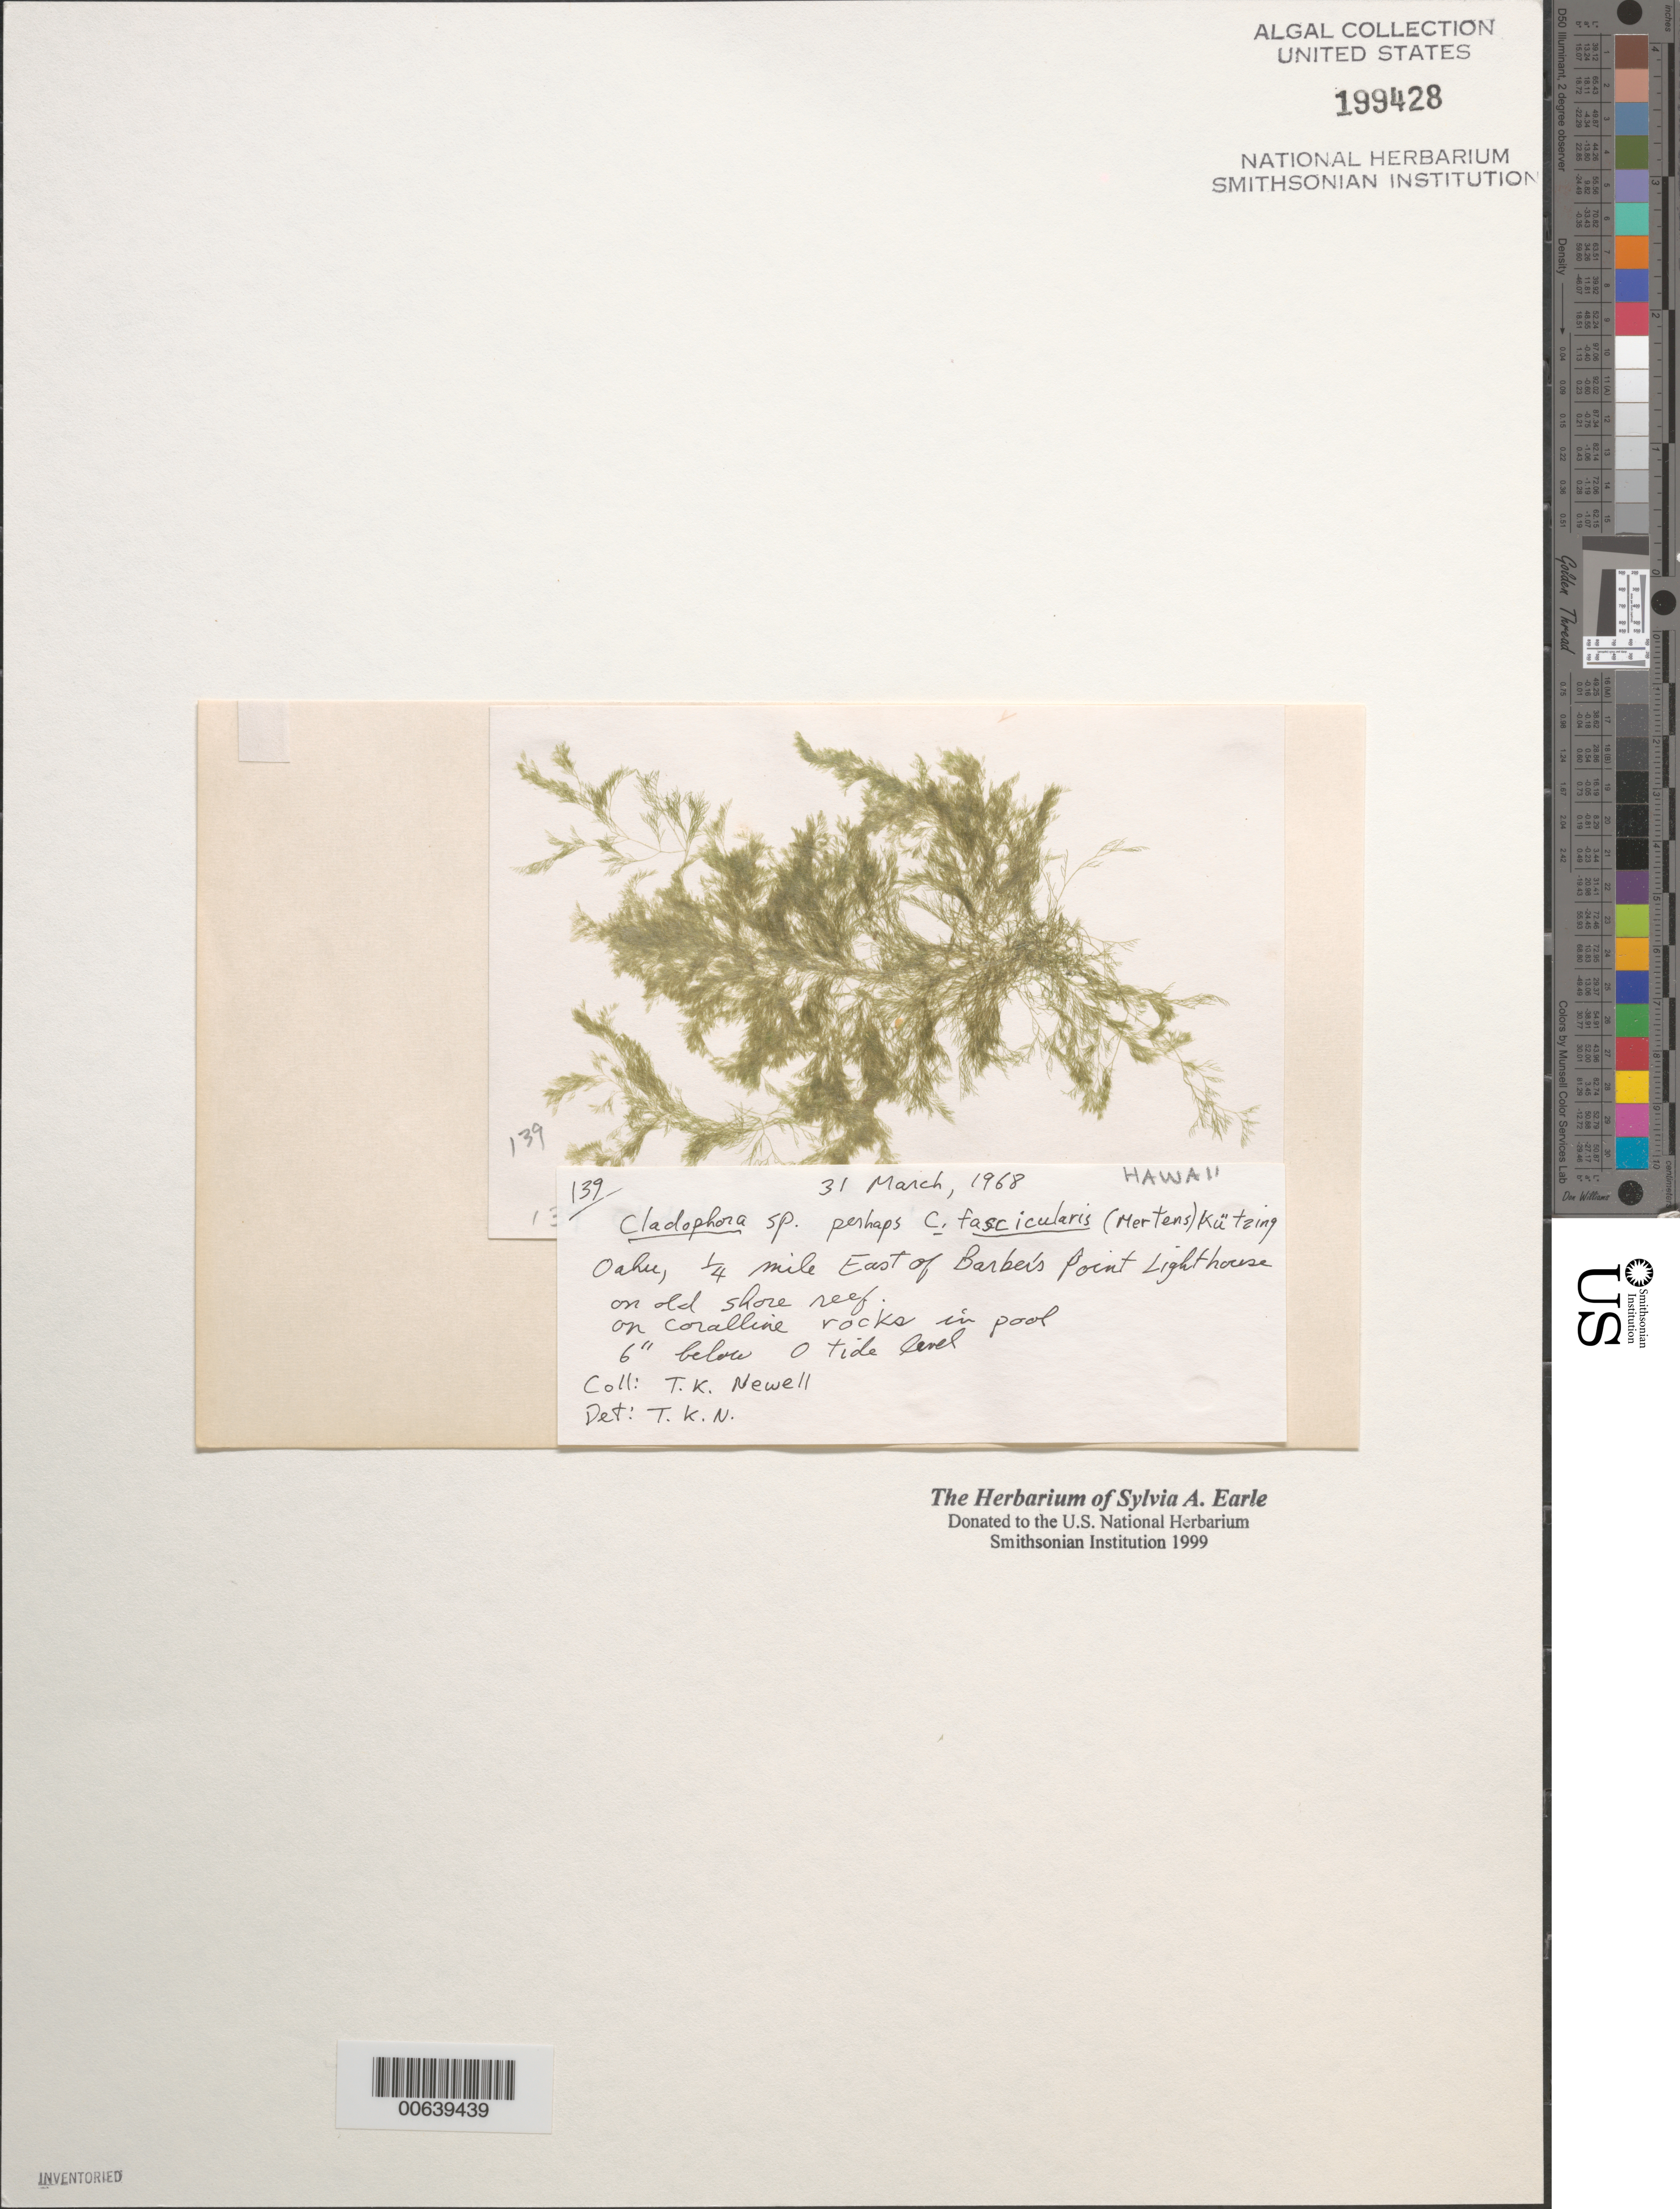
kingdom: Plantae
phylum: Chlorophyta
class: Ulvophyceae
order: Cladophorales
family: Cladophoraceae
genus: Cladophora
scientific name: Cladophora sp.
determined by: Newell, Thomas K.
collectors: T. K. Newell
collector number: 139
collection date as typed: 31 Mar 1968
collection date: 1968-03-31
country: United States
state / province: Hawaii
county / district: Honolulu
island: Oahu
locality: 0.25 mile east of Barbers Point [Barber's Point] Lighthouse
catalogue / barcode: US 199428